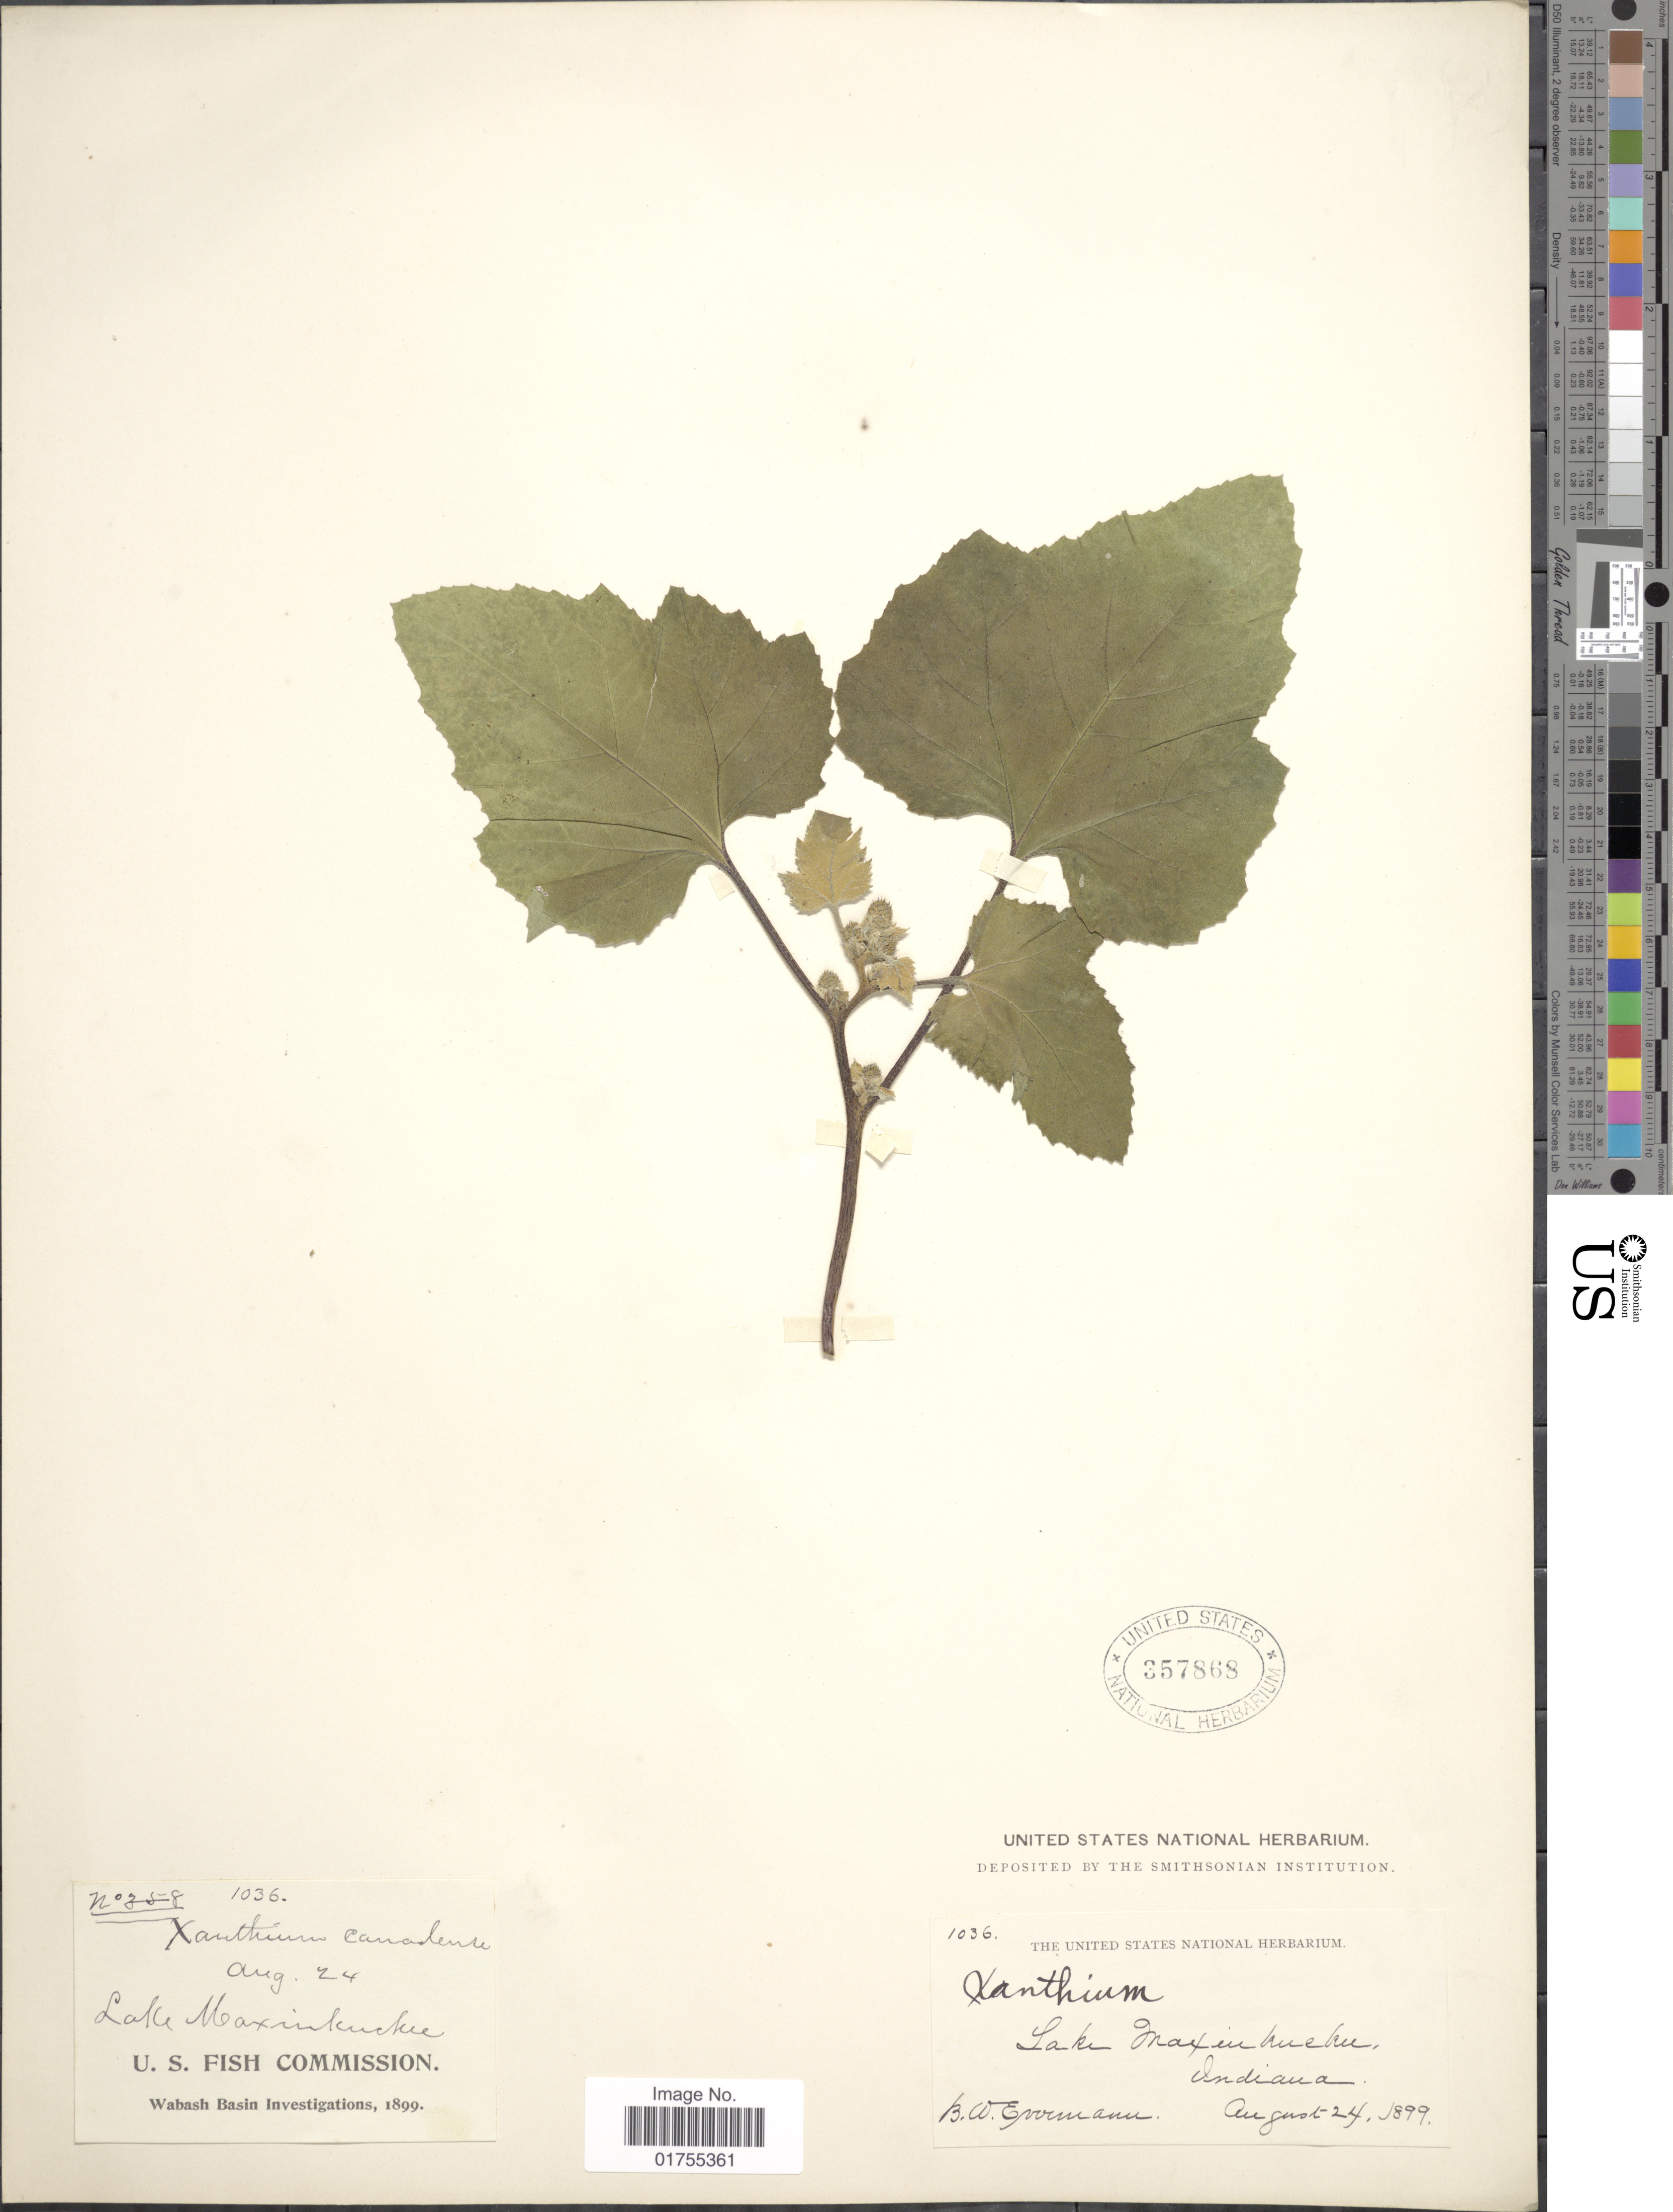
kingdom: Plantae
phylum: Tracheophyta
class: Magnoliopsida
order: Asterales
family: Asteraceae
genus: Xanthium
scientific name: Xanthium strumarium var. glabratum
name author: Mill.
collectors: B. W. Evermann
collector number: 1036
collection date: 1899-08-28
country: United States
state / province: Indiana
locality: Lake Maxinkuckee, Wabash Basin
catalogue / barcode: US 357868